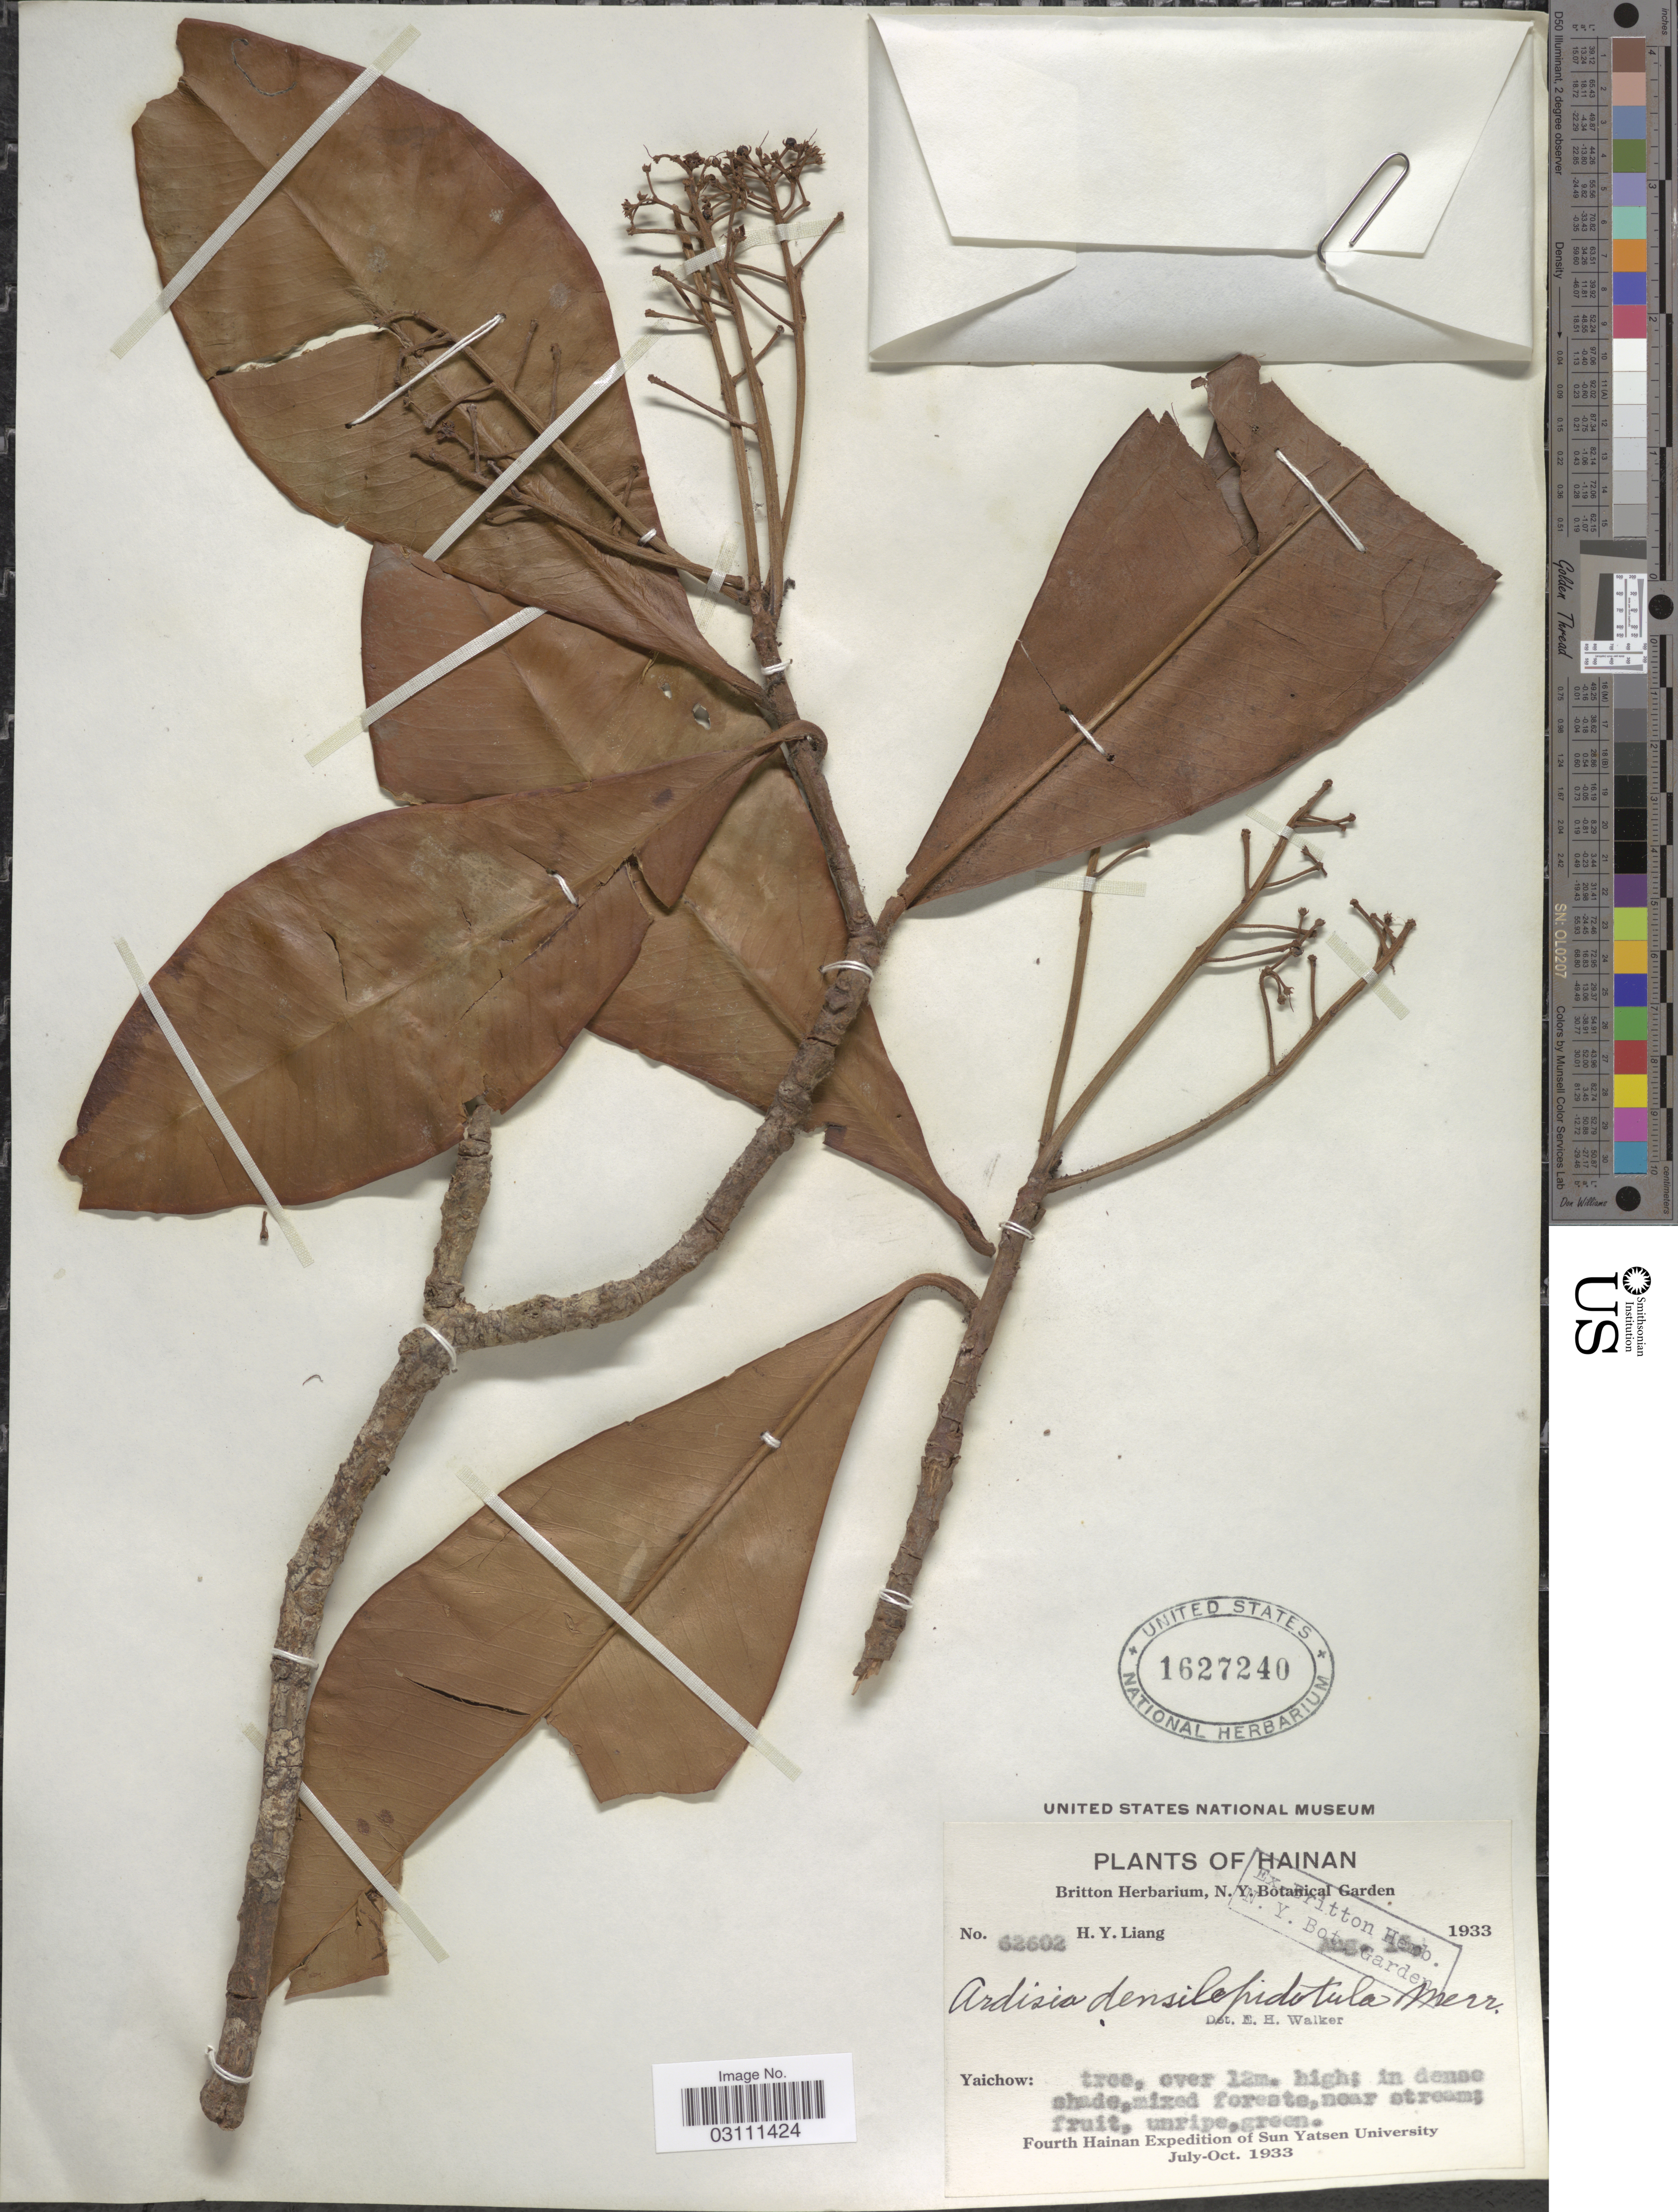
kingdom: Plantae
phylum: Tracheophyta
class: Magnoliopsida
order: Ericales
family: Primulaceae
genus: Ardisia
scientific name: Ardisia densilepidotula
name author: Merr.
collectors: H. Y. Liang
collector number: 62602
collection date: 1933-08-15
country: China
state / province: Hainan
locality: Yaichow.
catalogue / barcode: US 1627240